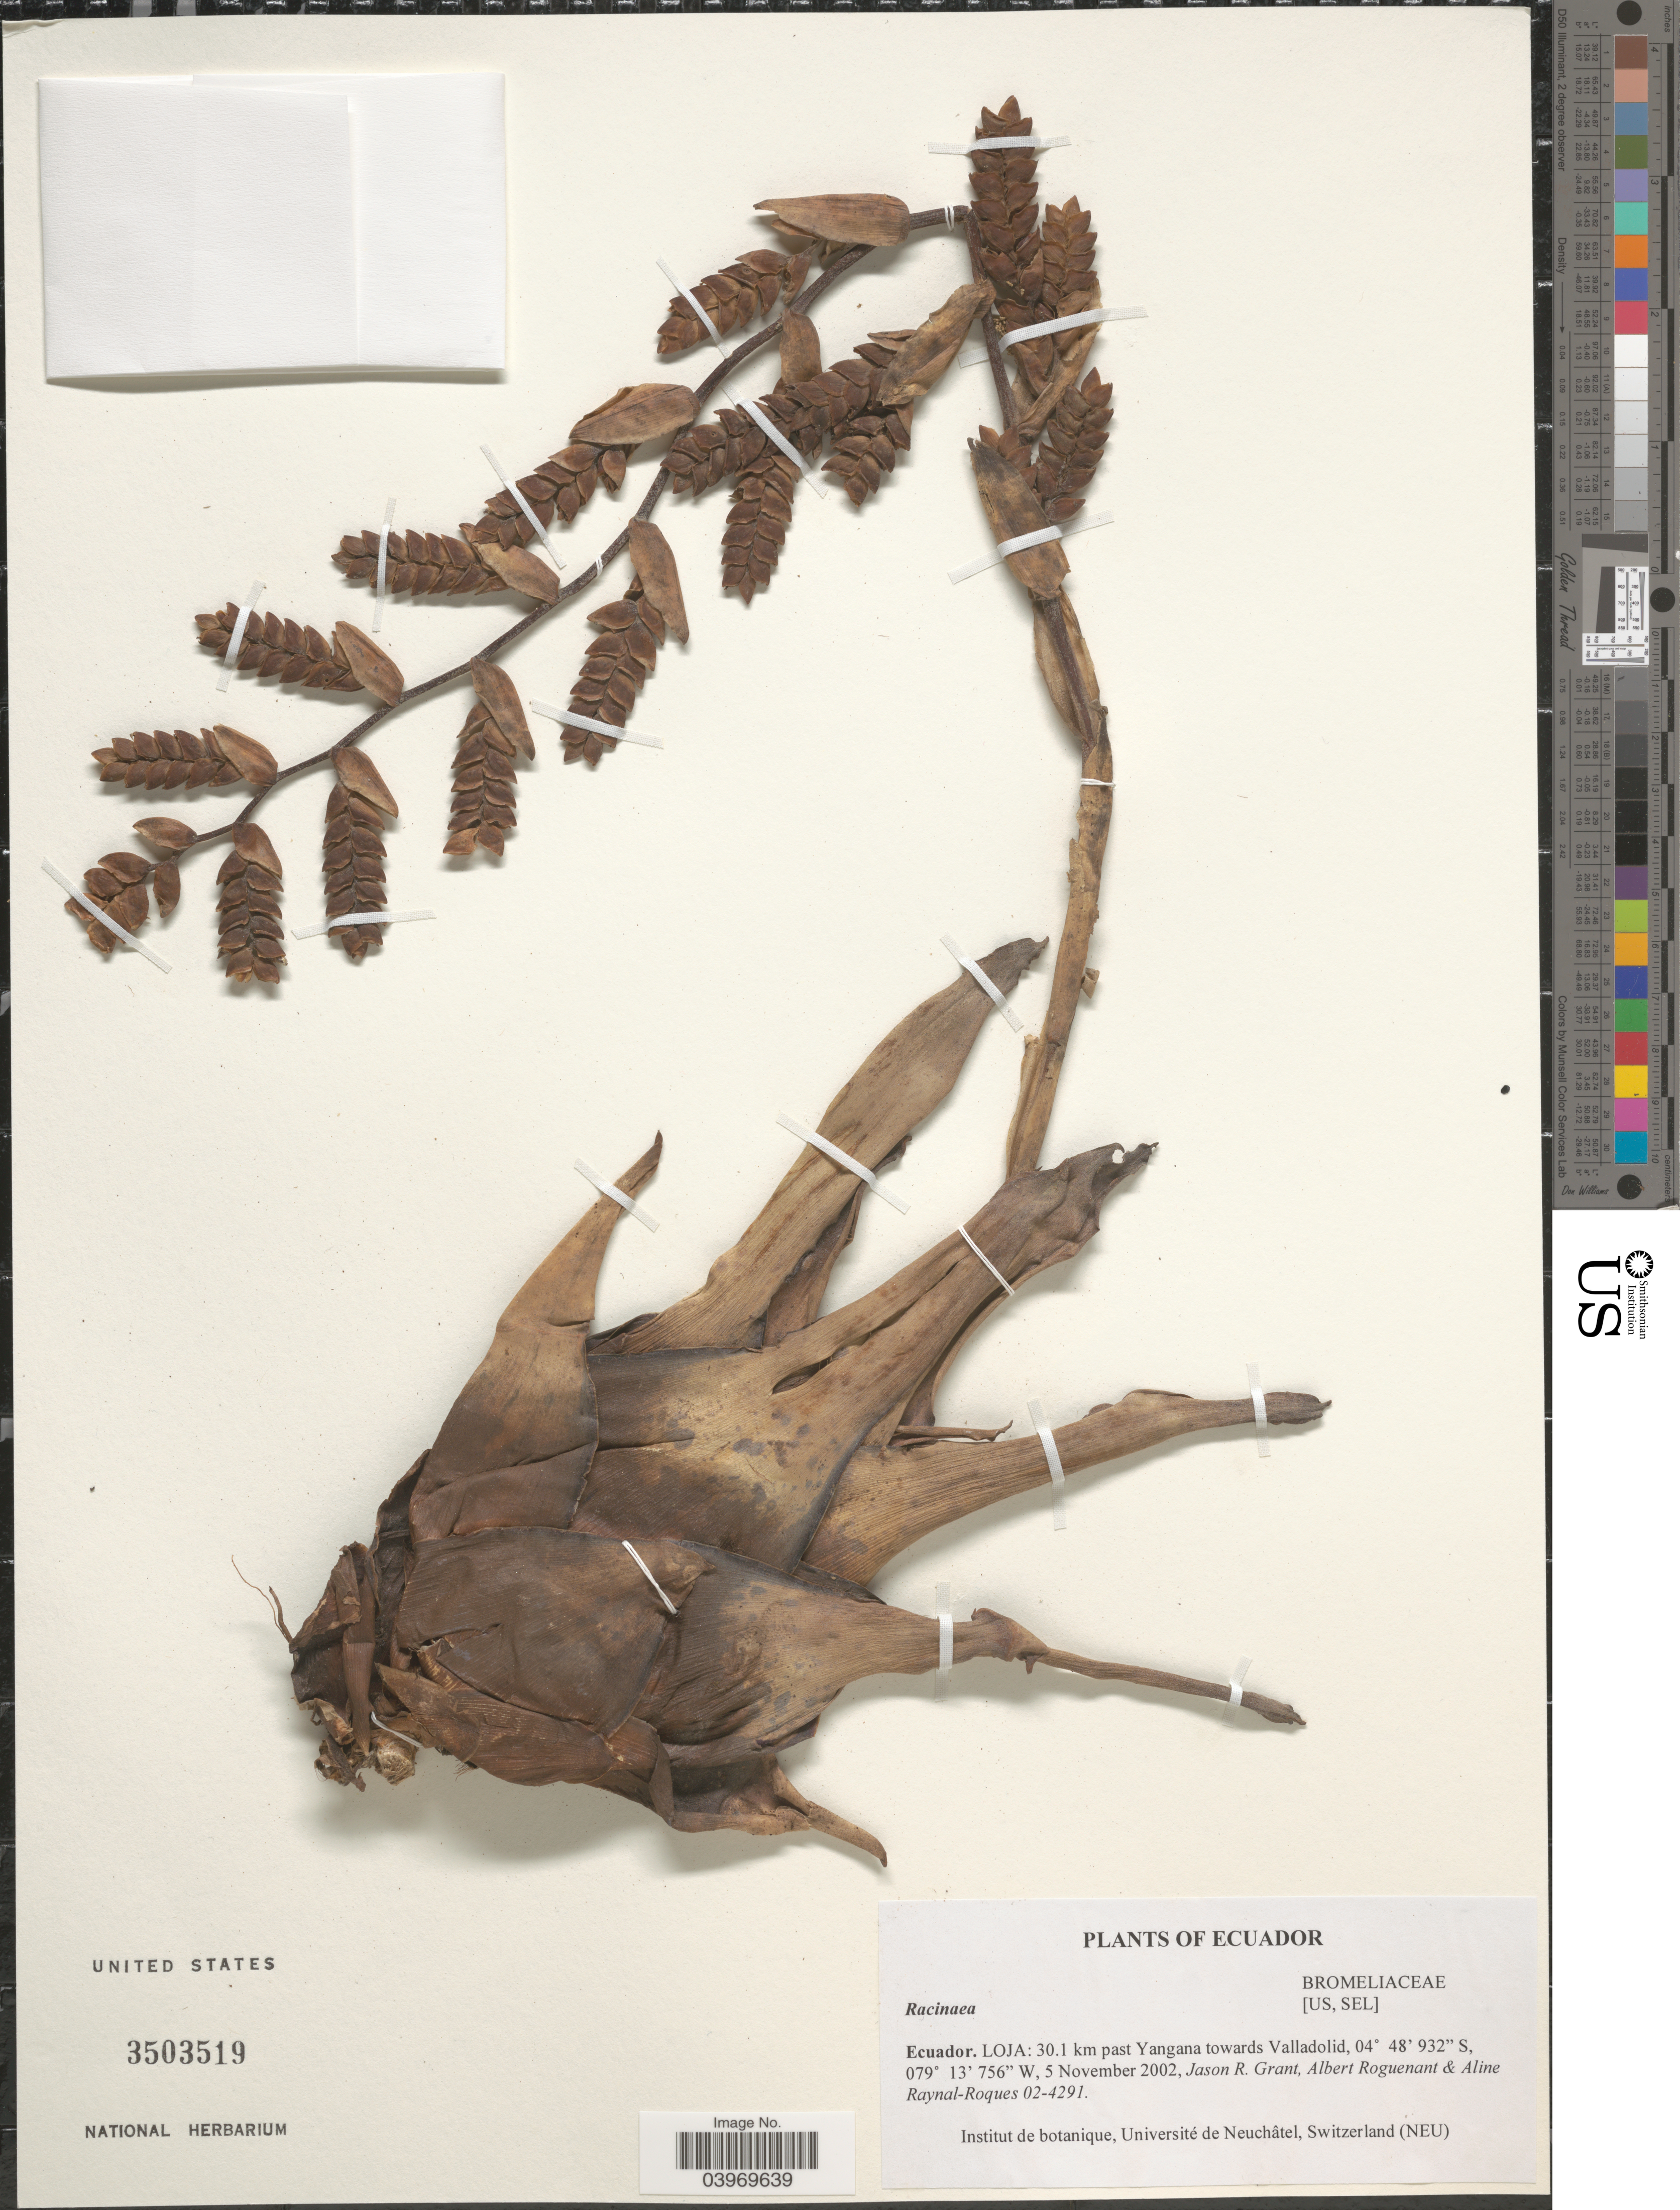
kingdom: Plantae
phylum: Tracheophyta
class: Liliopsida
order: Poales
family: Bromeliaceae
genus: Racinaea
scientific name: Racinaea sp.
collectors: J. R. Grant, A. Roguenant & A. M. Raynal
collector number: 02-4291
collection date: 2002-11-05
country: Ecuador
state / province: Loja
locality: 30.1 km past Yangana towards Valladolid.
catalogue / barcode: US 3503519